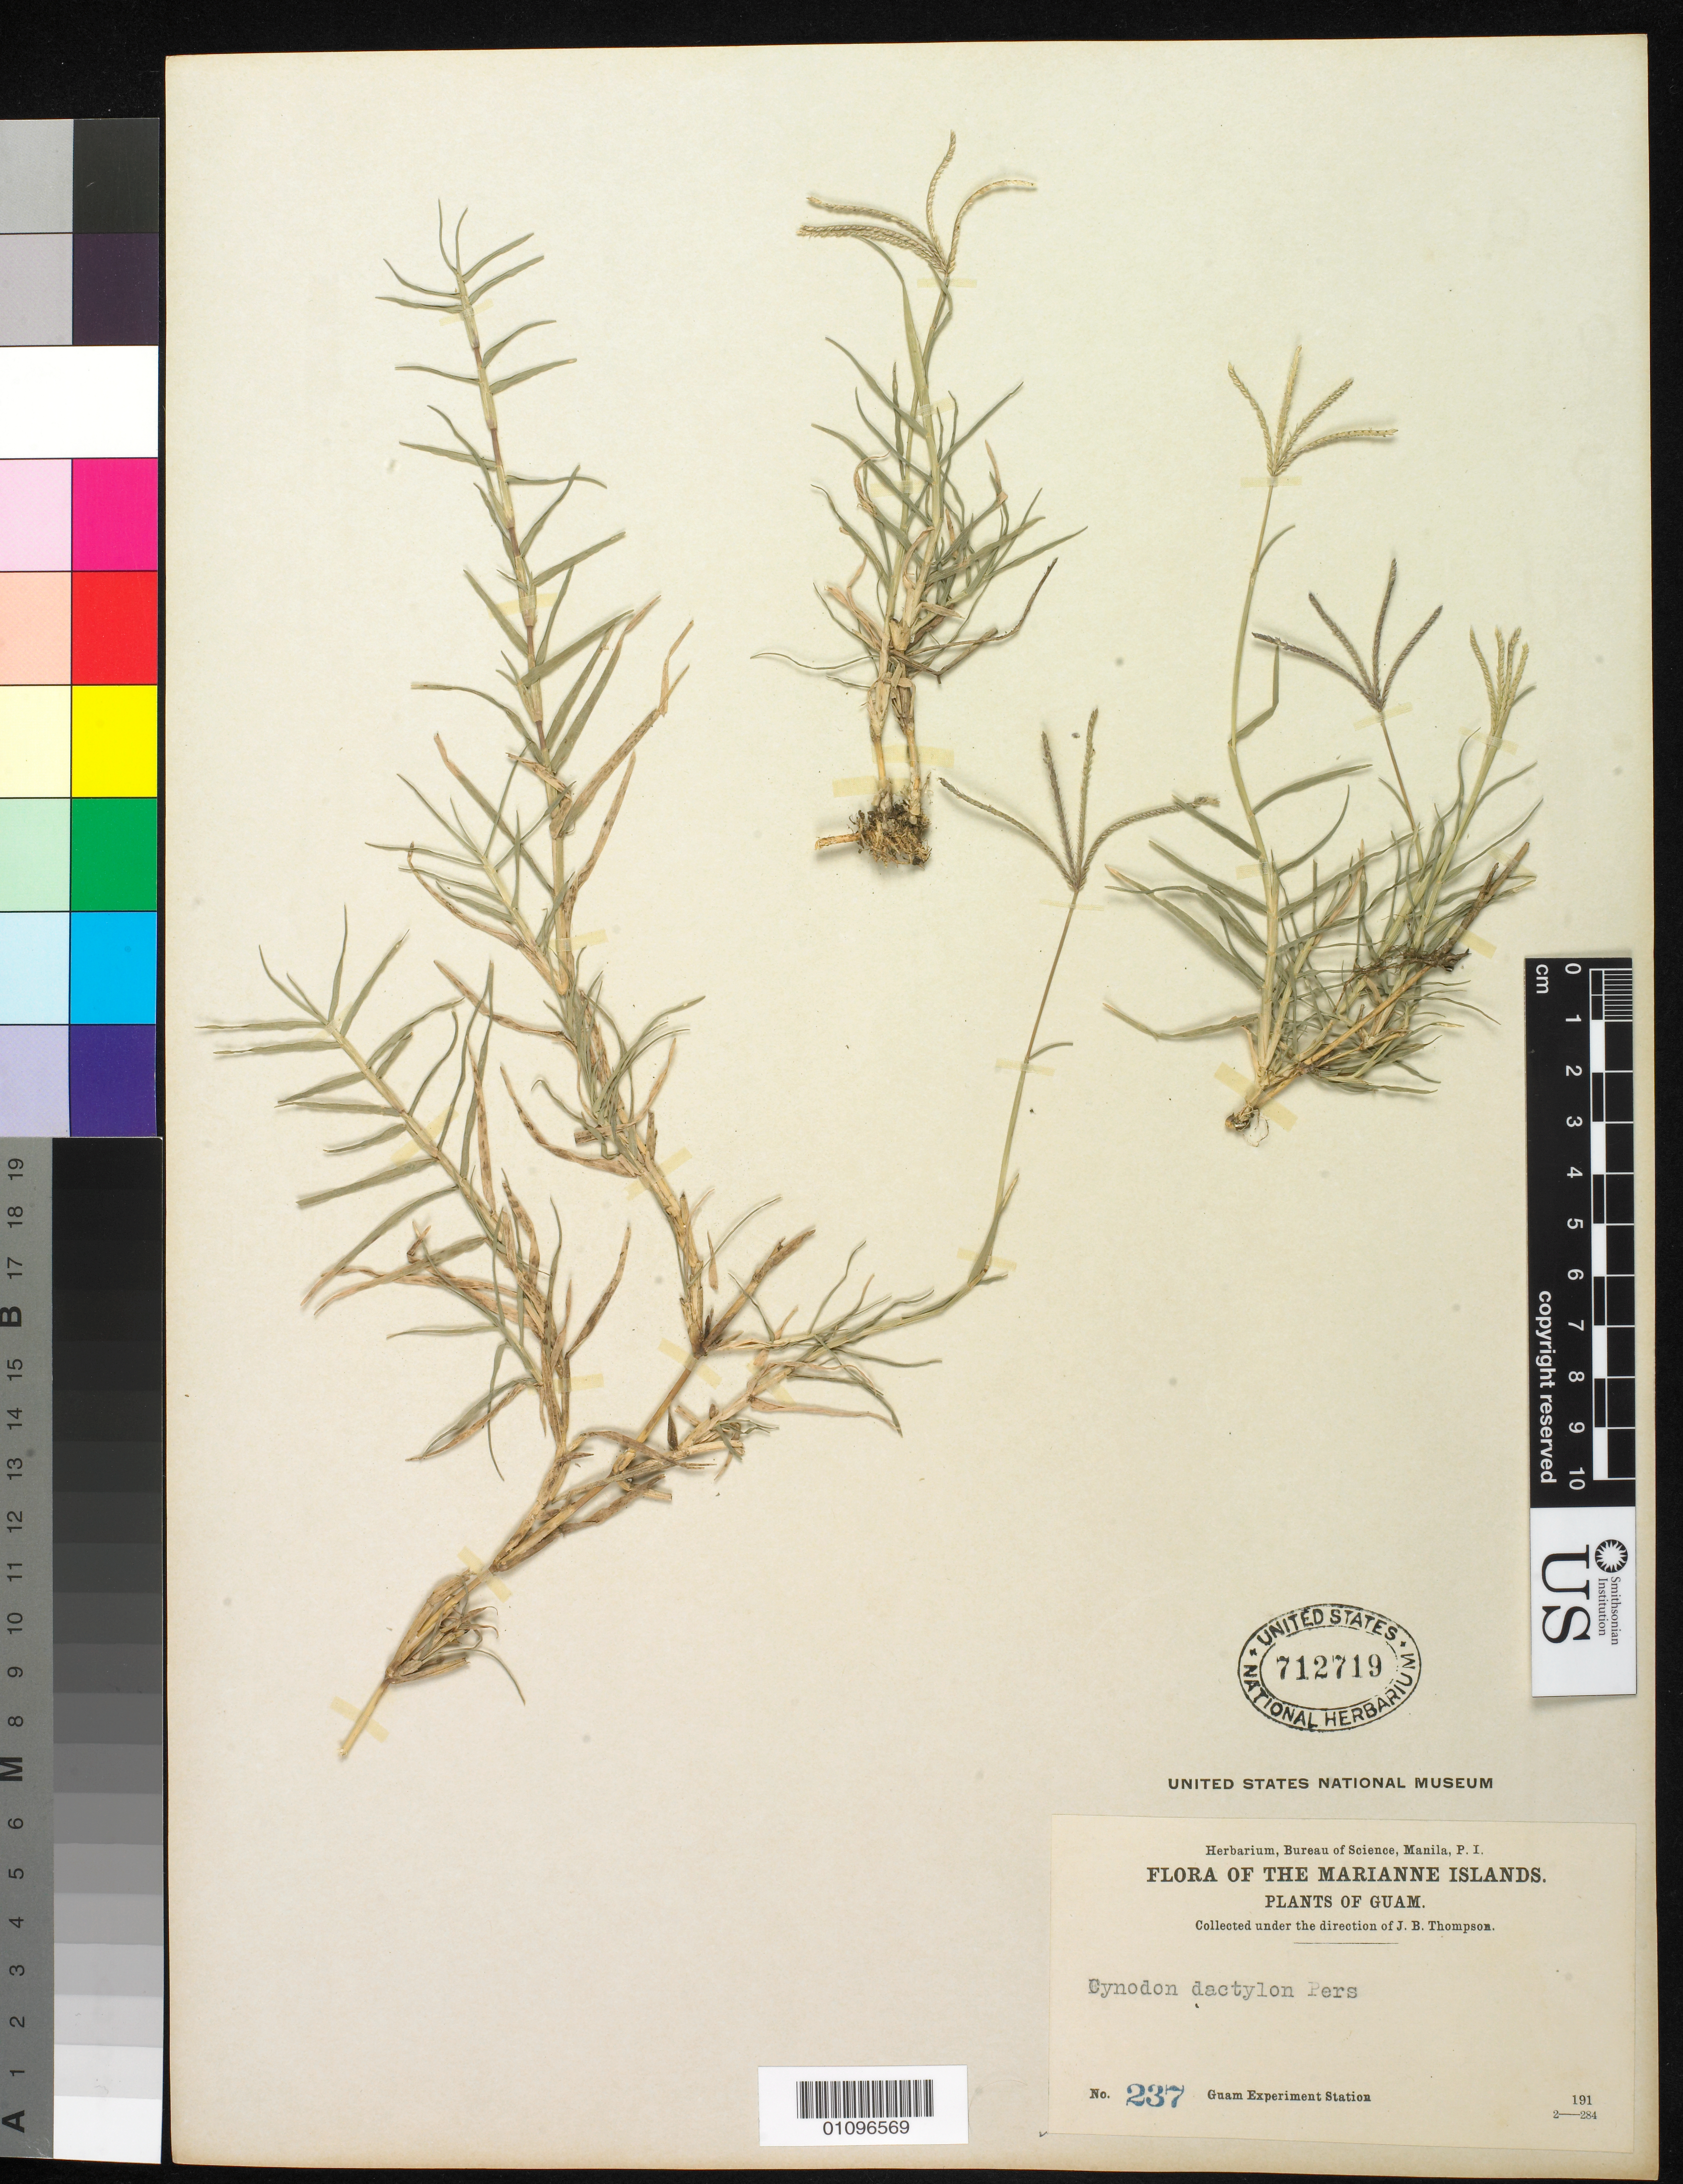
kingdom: Plantae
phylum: Tracheophyta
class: Liliopsida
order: Poales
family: Poaceae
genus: Cynodon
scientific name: Cynodon dactylon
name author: (L.) Pers.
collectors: J. B. Thompson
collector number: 237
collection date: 1910/1919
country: Guam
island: Guam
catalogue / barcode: US 712719